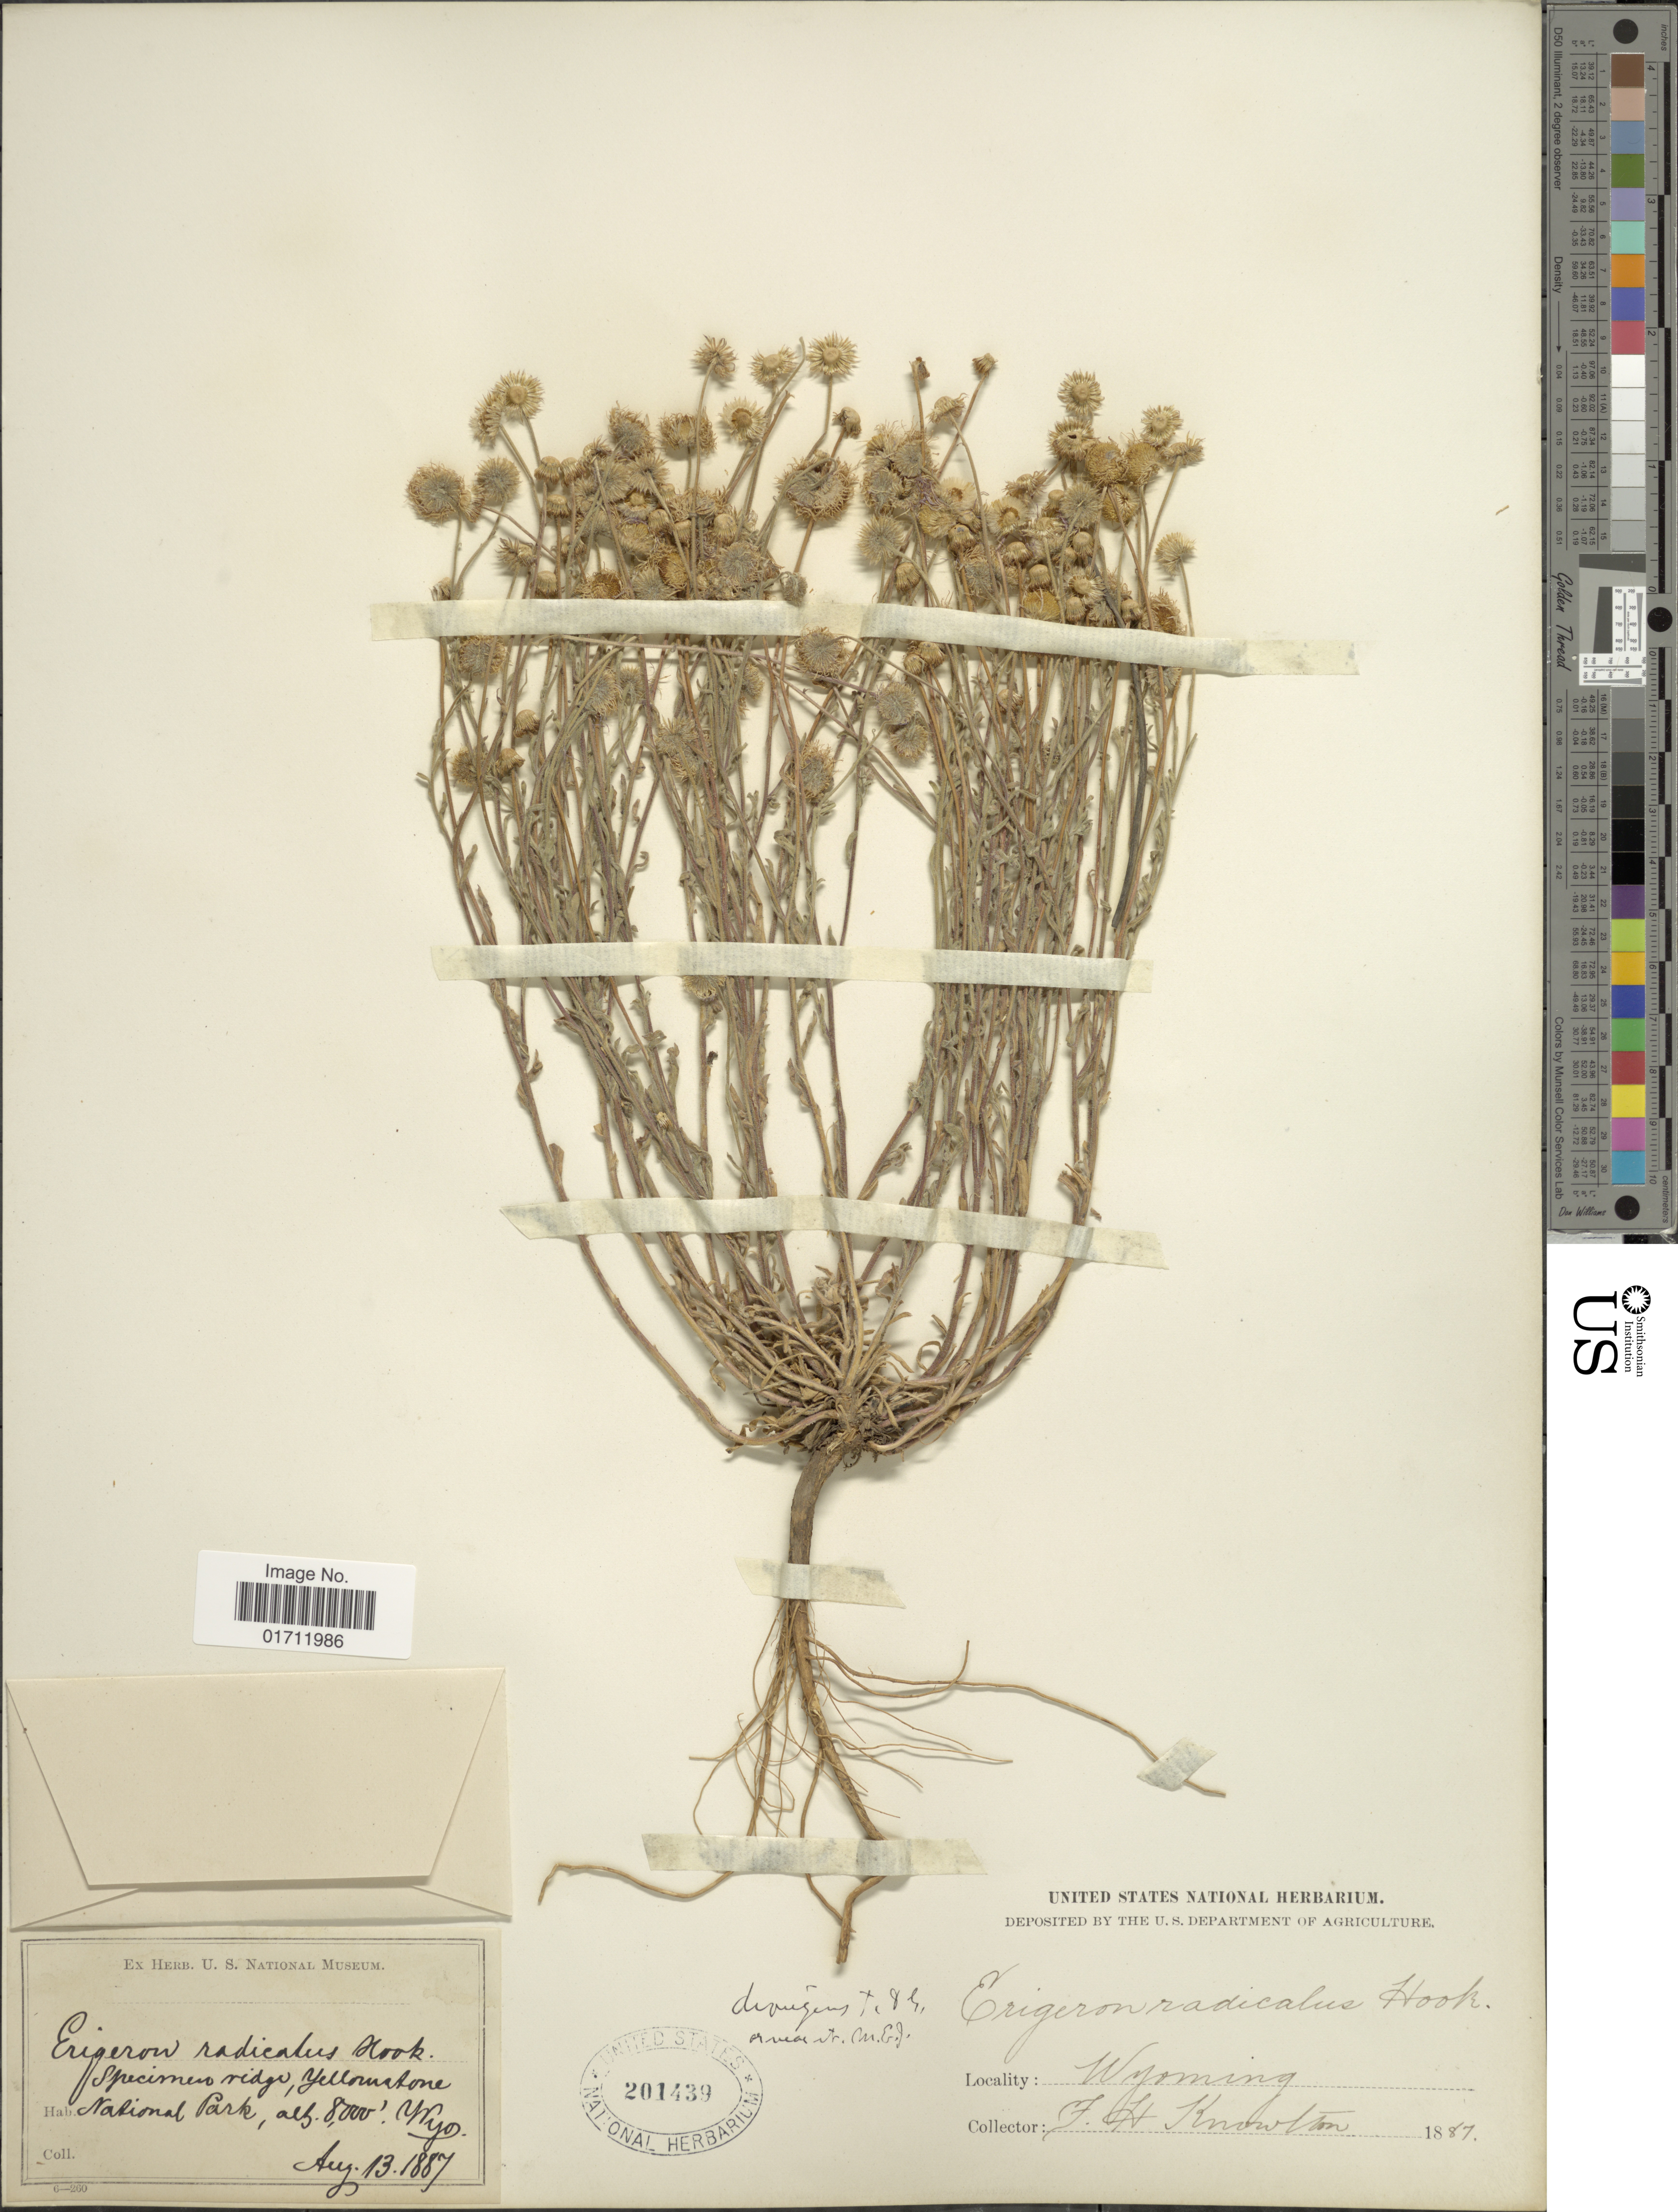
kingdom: Plantae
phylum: Tracheophyta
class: Magnoliopsida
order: Asterales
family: Asteraceae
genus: Erigeron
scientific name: Erigeron divergens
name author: Torr. & A. Gray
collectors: F. H. Knowlton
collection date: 1887-08-13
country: United States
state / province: Wyoming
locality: National Park.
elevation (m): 2438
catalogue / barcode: US 201439